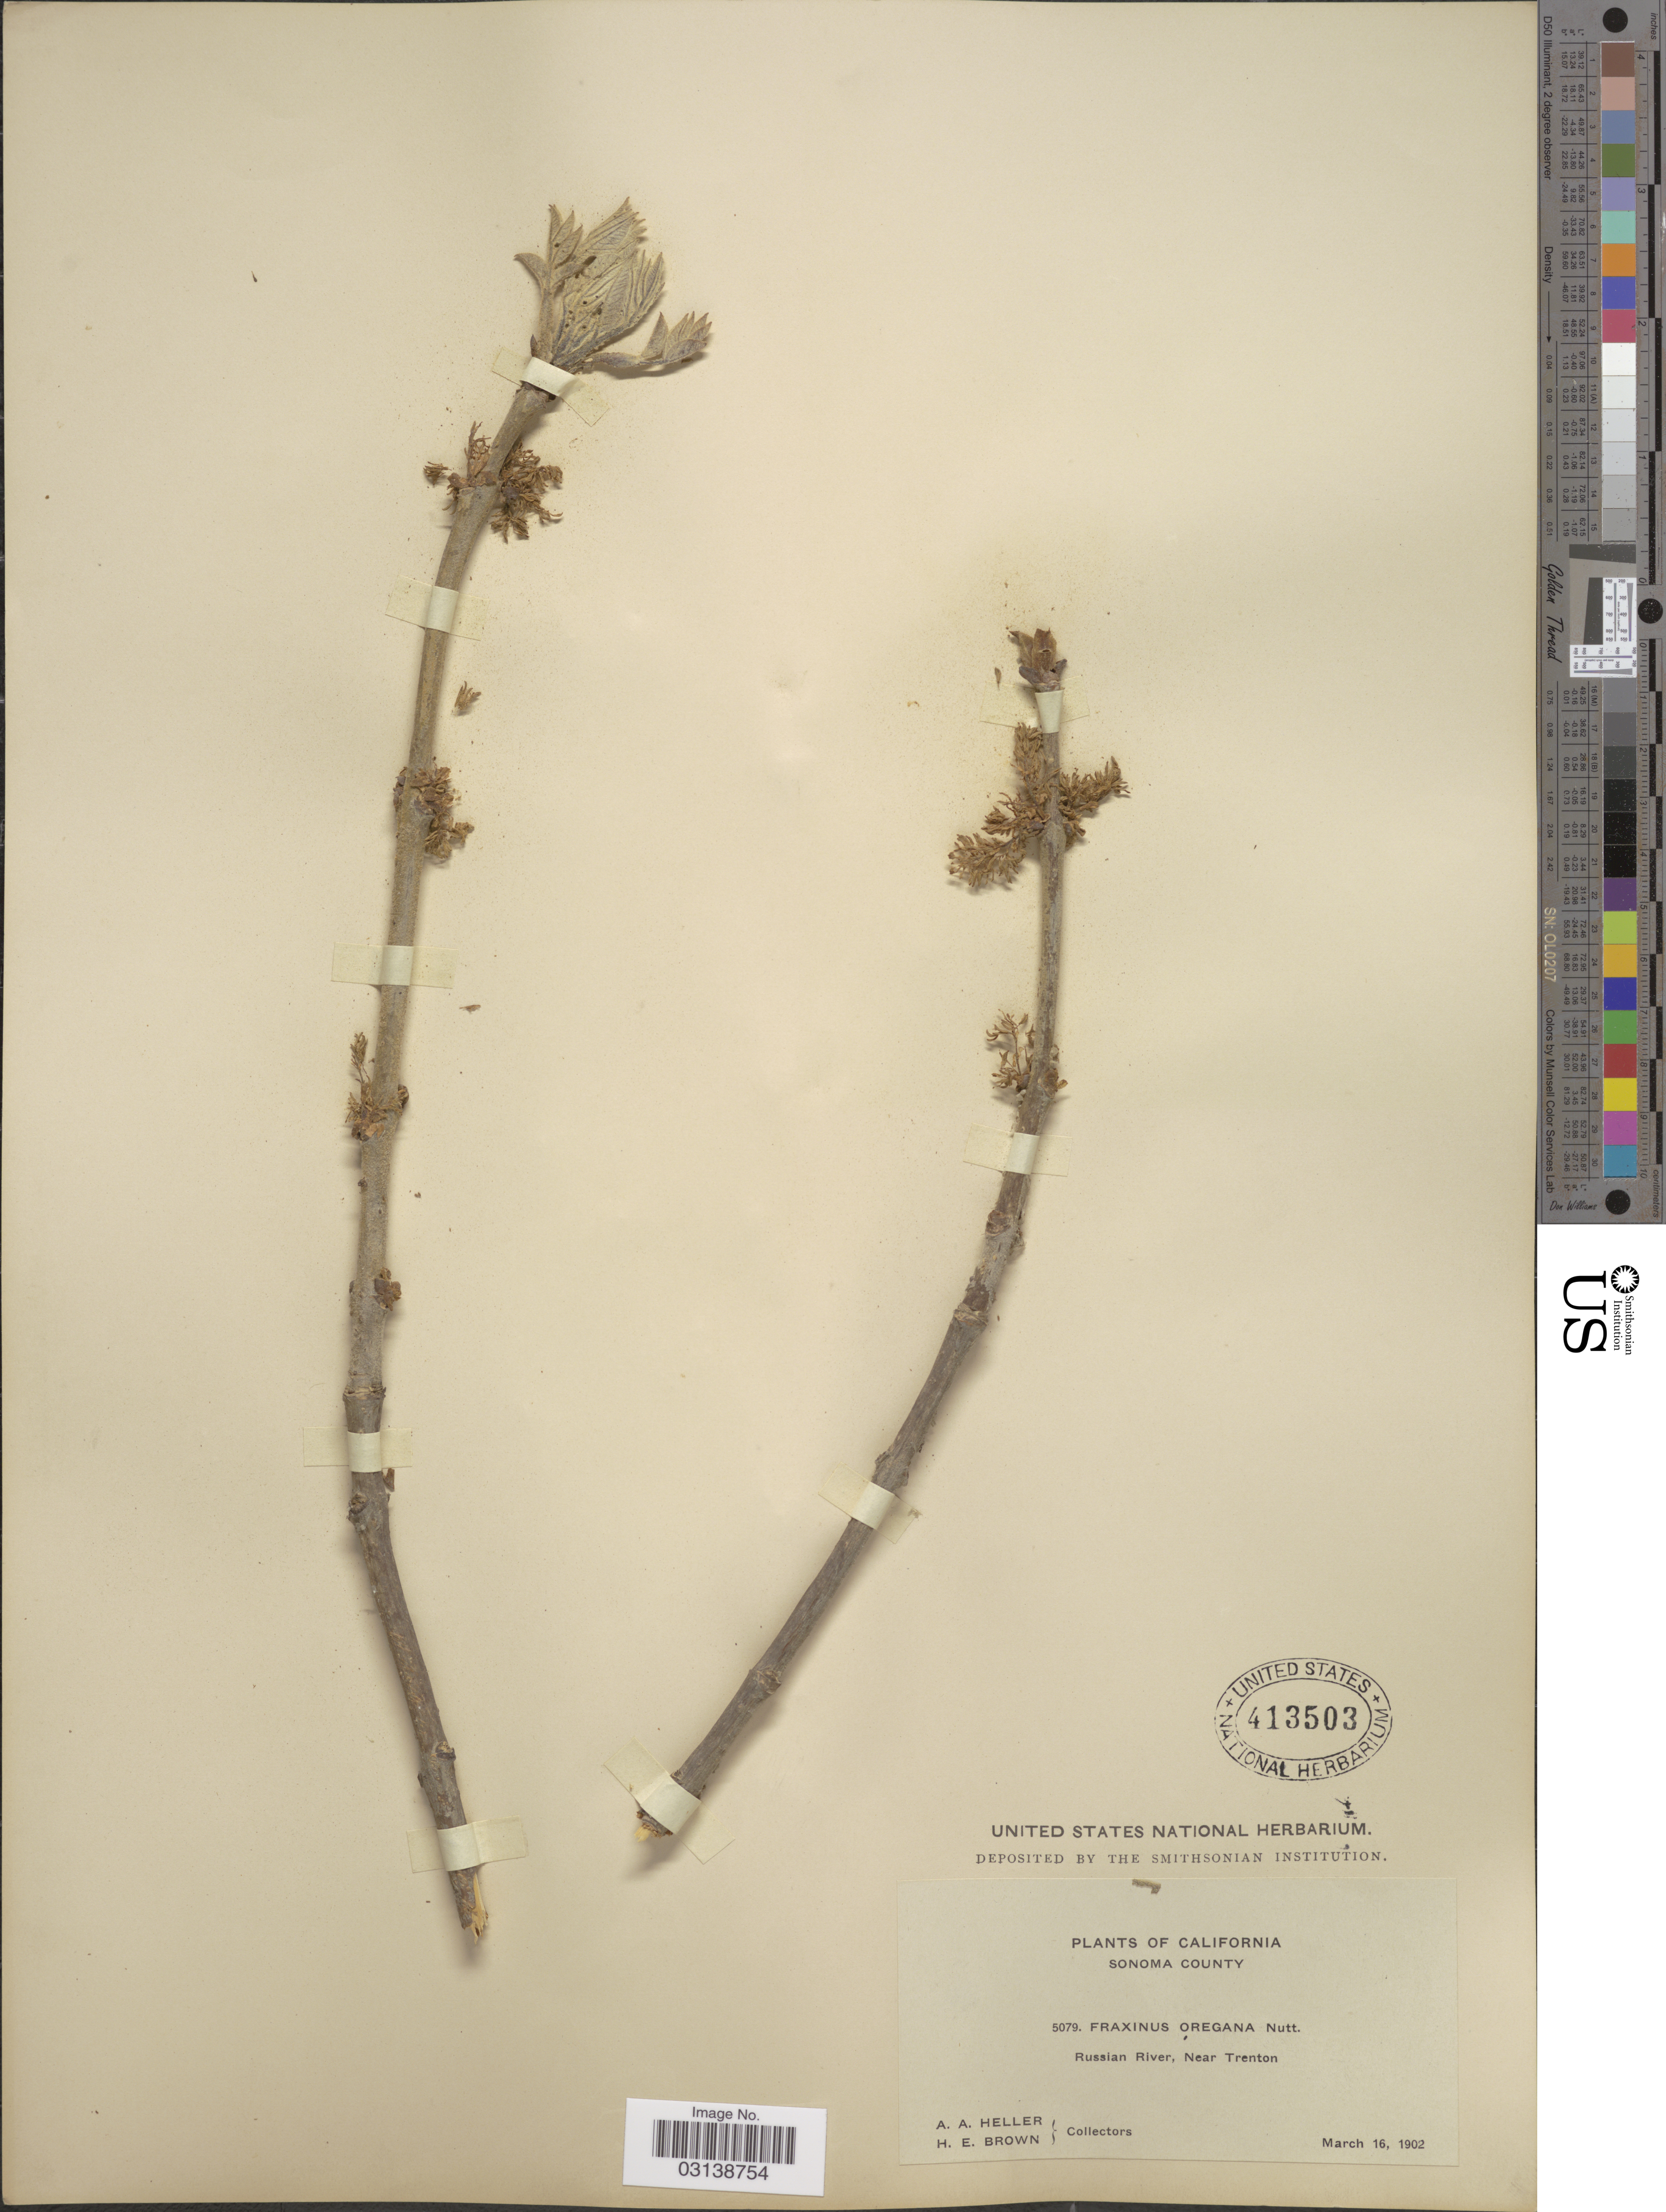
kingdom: Plantae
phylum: Tracheophyta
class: Magnoliopsida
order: Lamiales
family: Oleaceae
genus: Fraxinus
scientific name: Fraxinus latifolia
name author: Benth.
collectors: A. A. Heller & H. E. Brown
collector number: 5079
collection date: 1902-03-16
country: United States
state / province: California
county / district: Sonoma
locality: Sonoma County. Russian River, near Trenton.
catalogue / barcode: US 413503